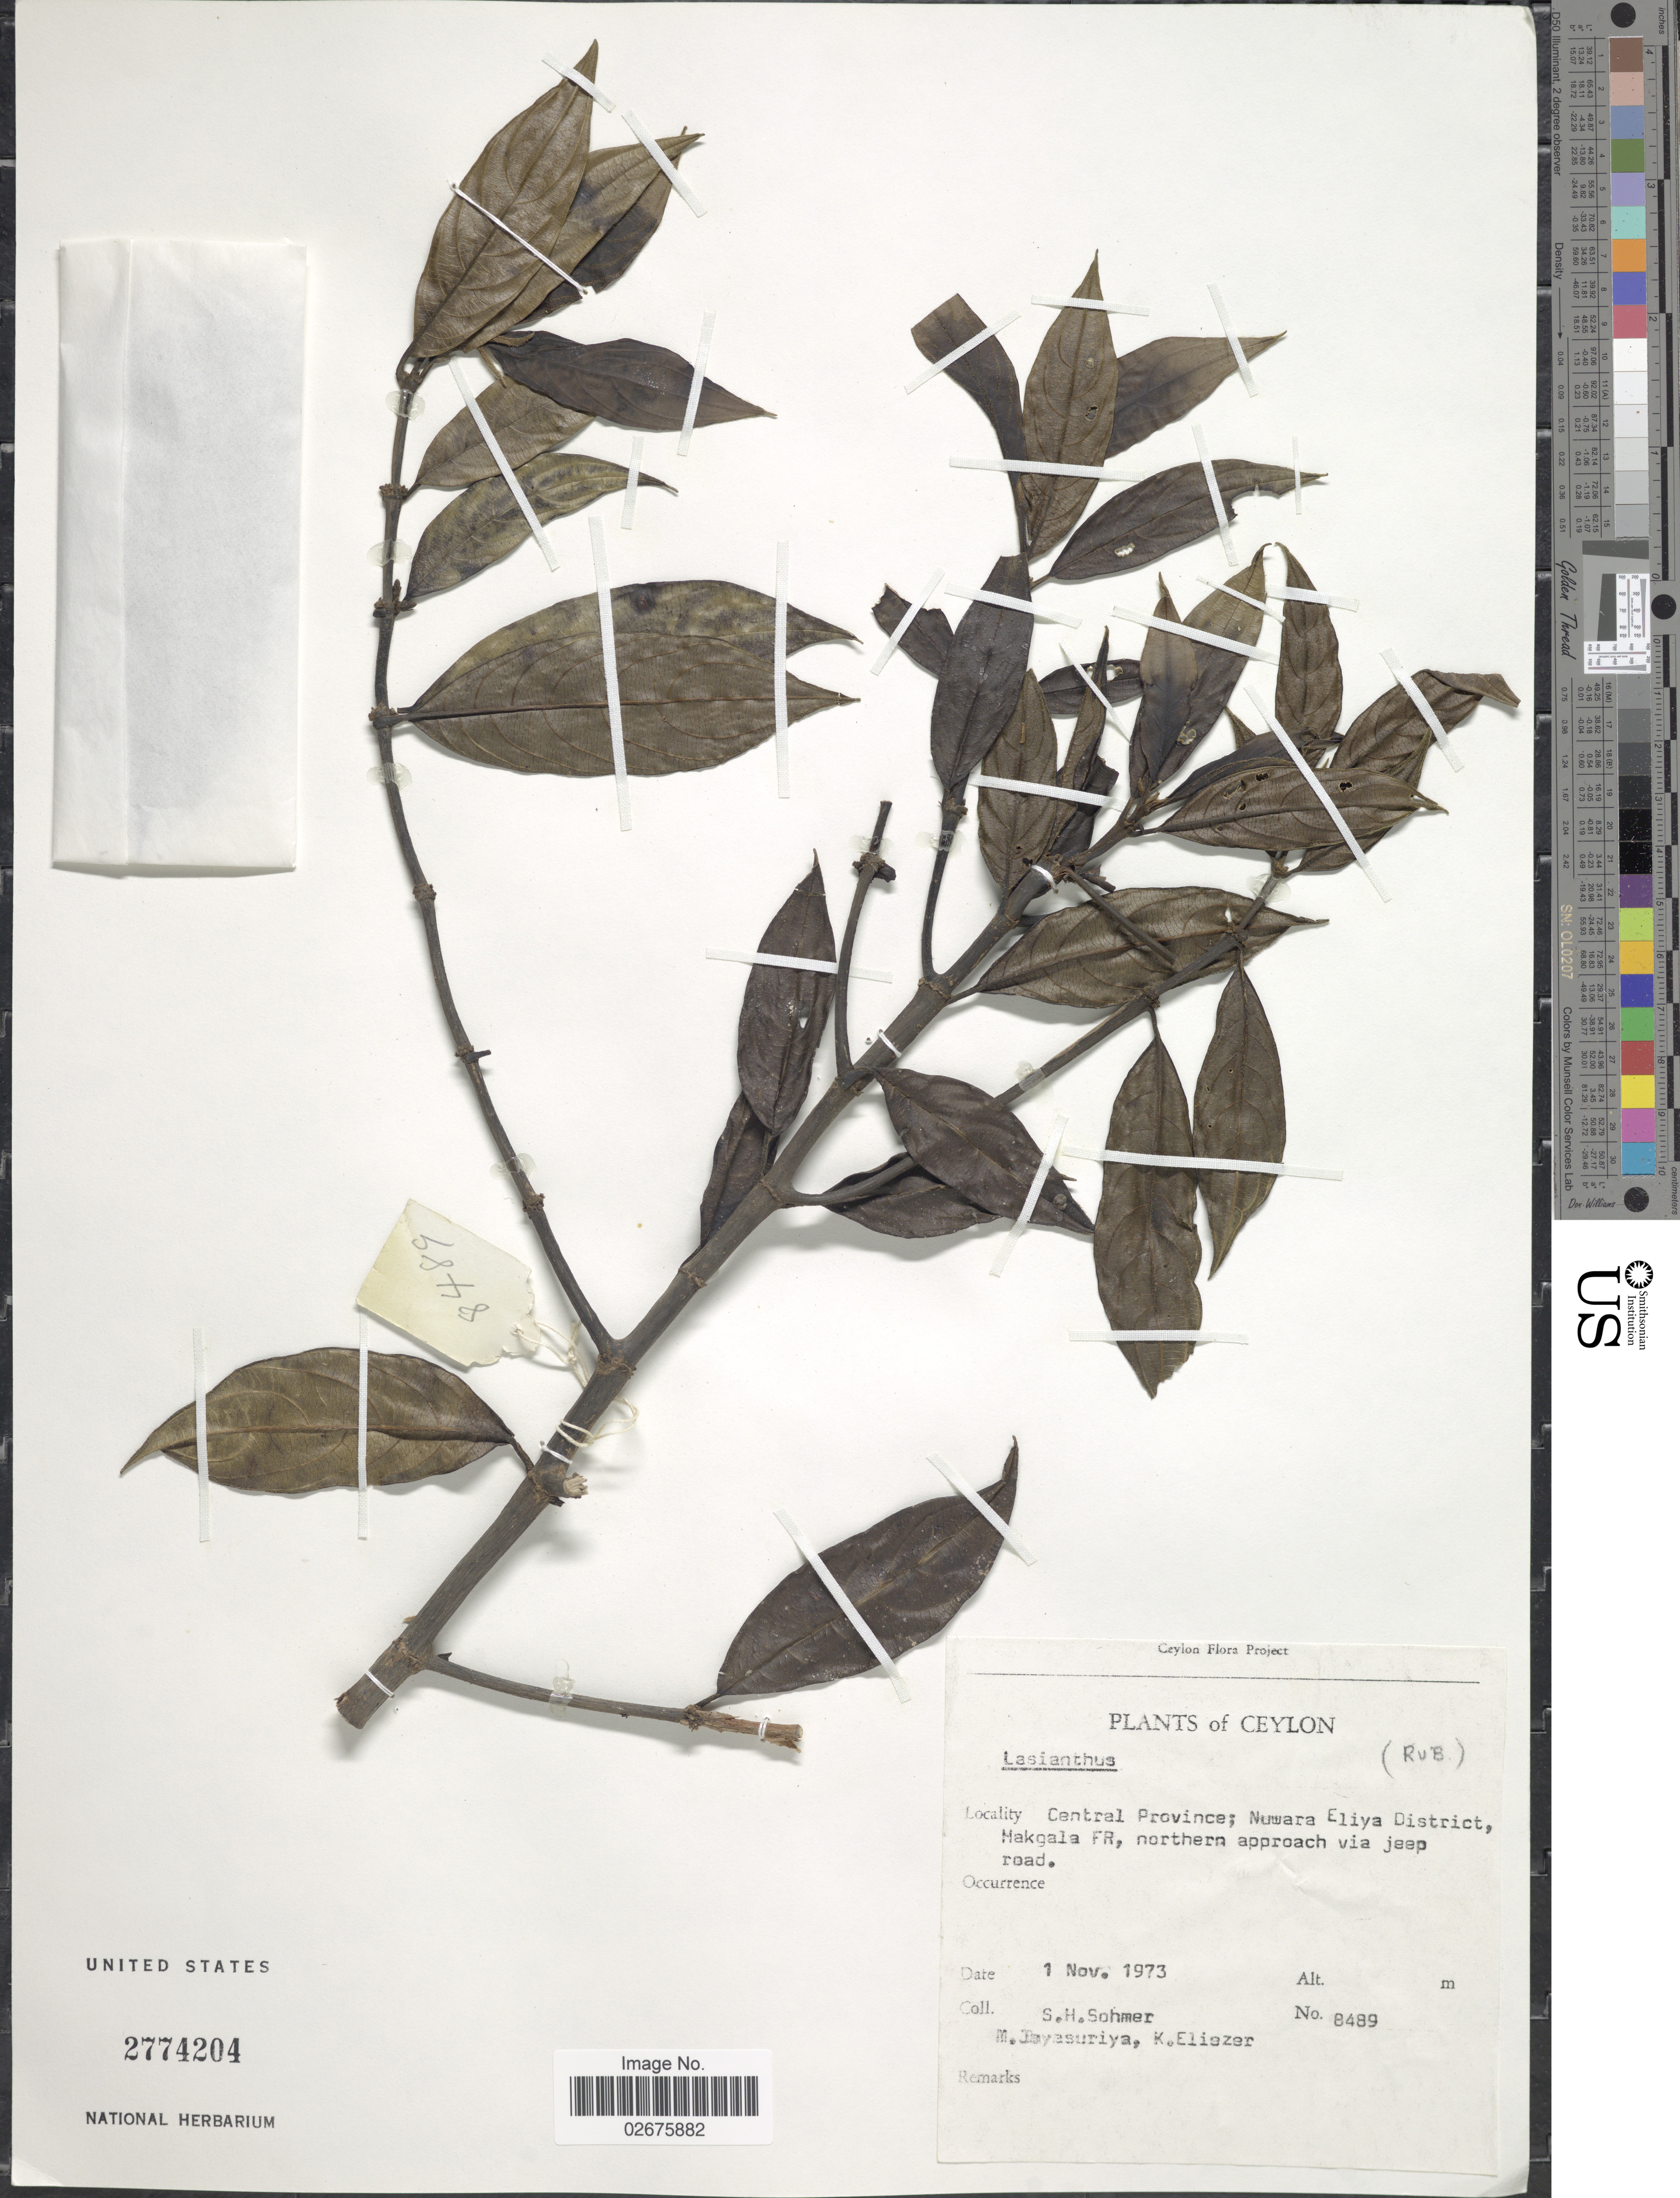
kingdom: Plantae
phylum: Tracheophyta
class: Magnoliopsida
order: Gentianales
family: Rubiaceae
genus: Lasianthus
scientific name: Lasianthus sp.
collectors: S. H. Sohmer, M. Jayasuriya & K. Eliezer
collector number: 8489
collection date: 1973-11-01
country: Sri Lanka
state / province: Central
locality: Ceylon, Nuwara Eliya District, Makgal FR, northern approach via jeep road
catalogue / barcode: US 2774204